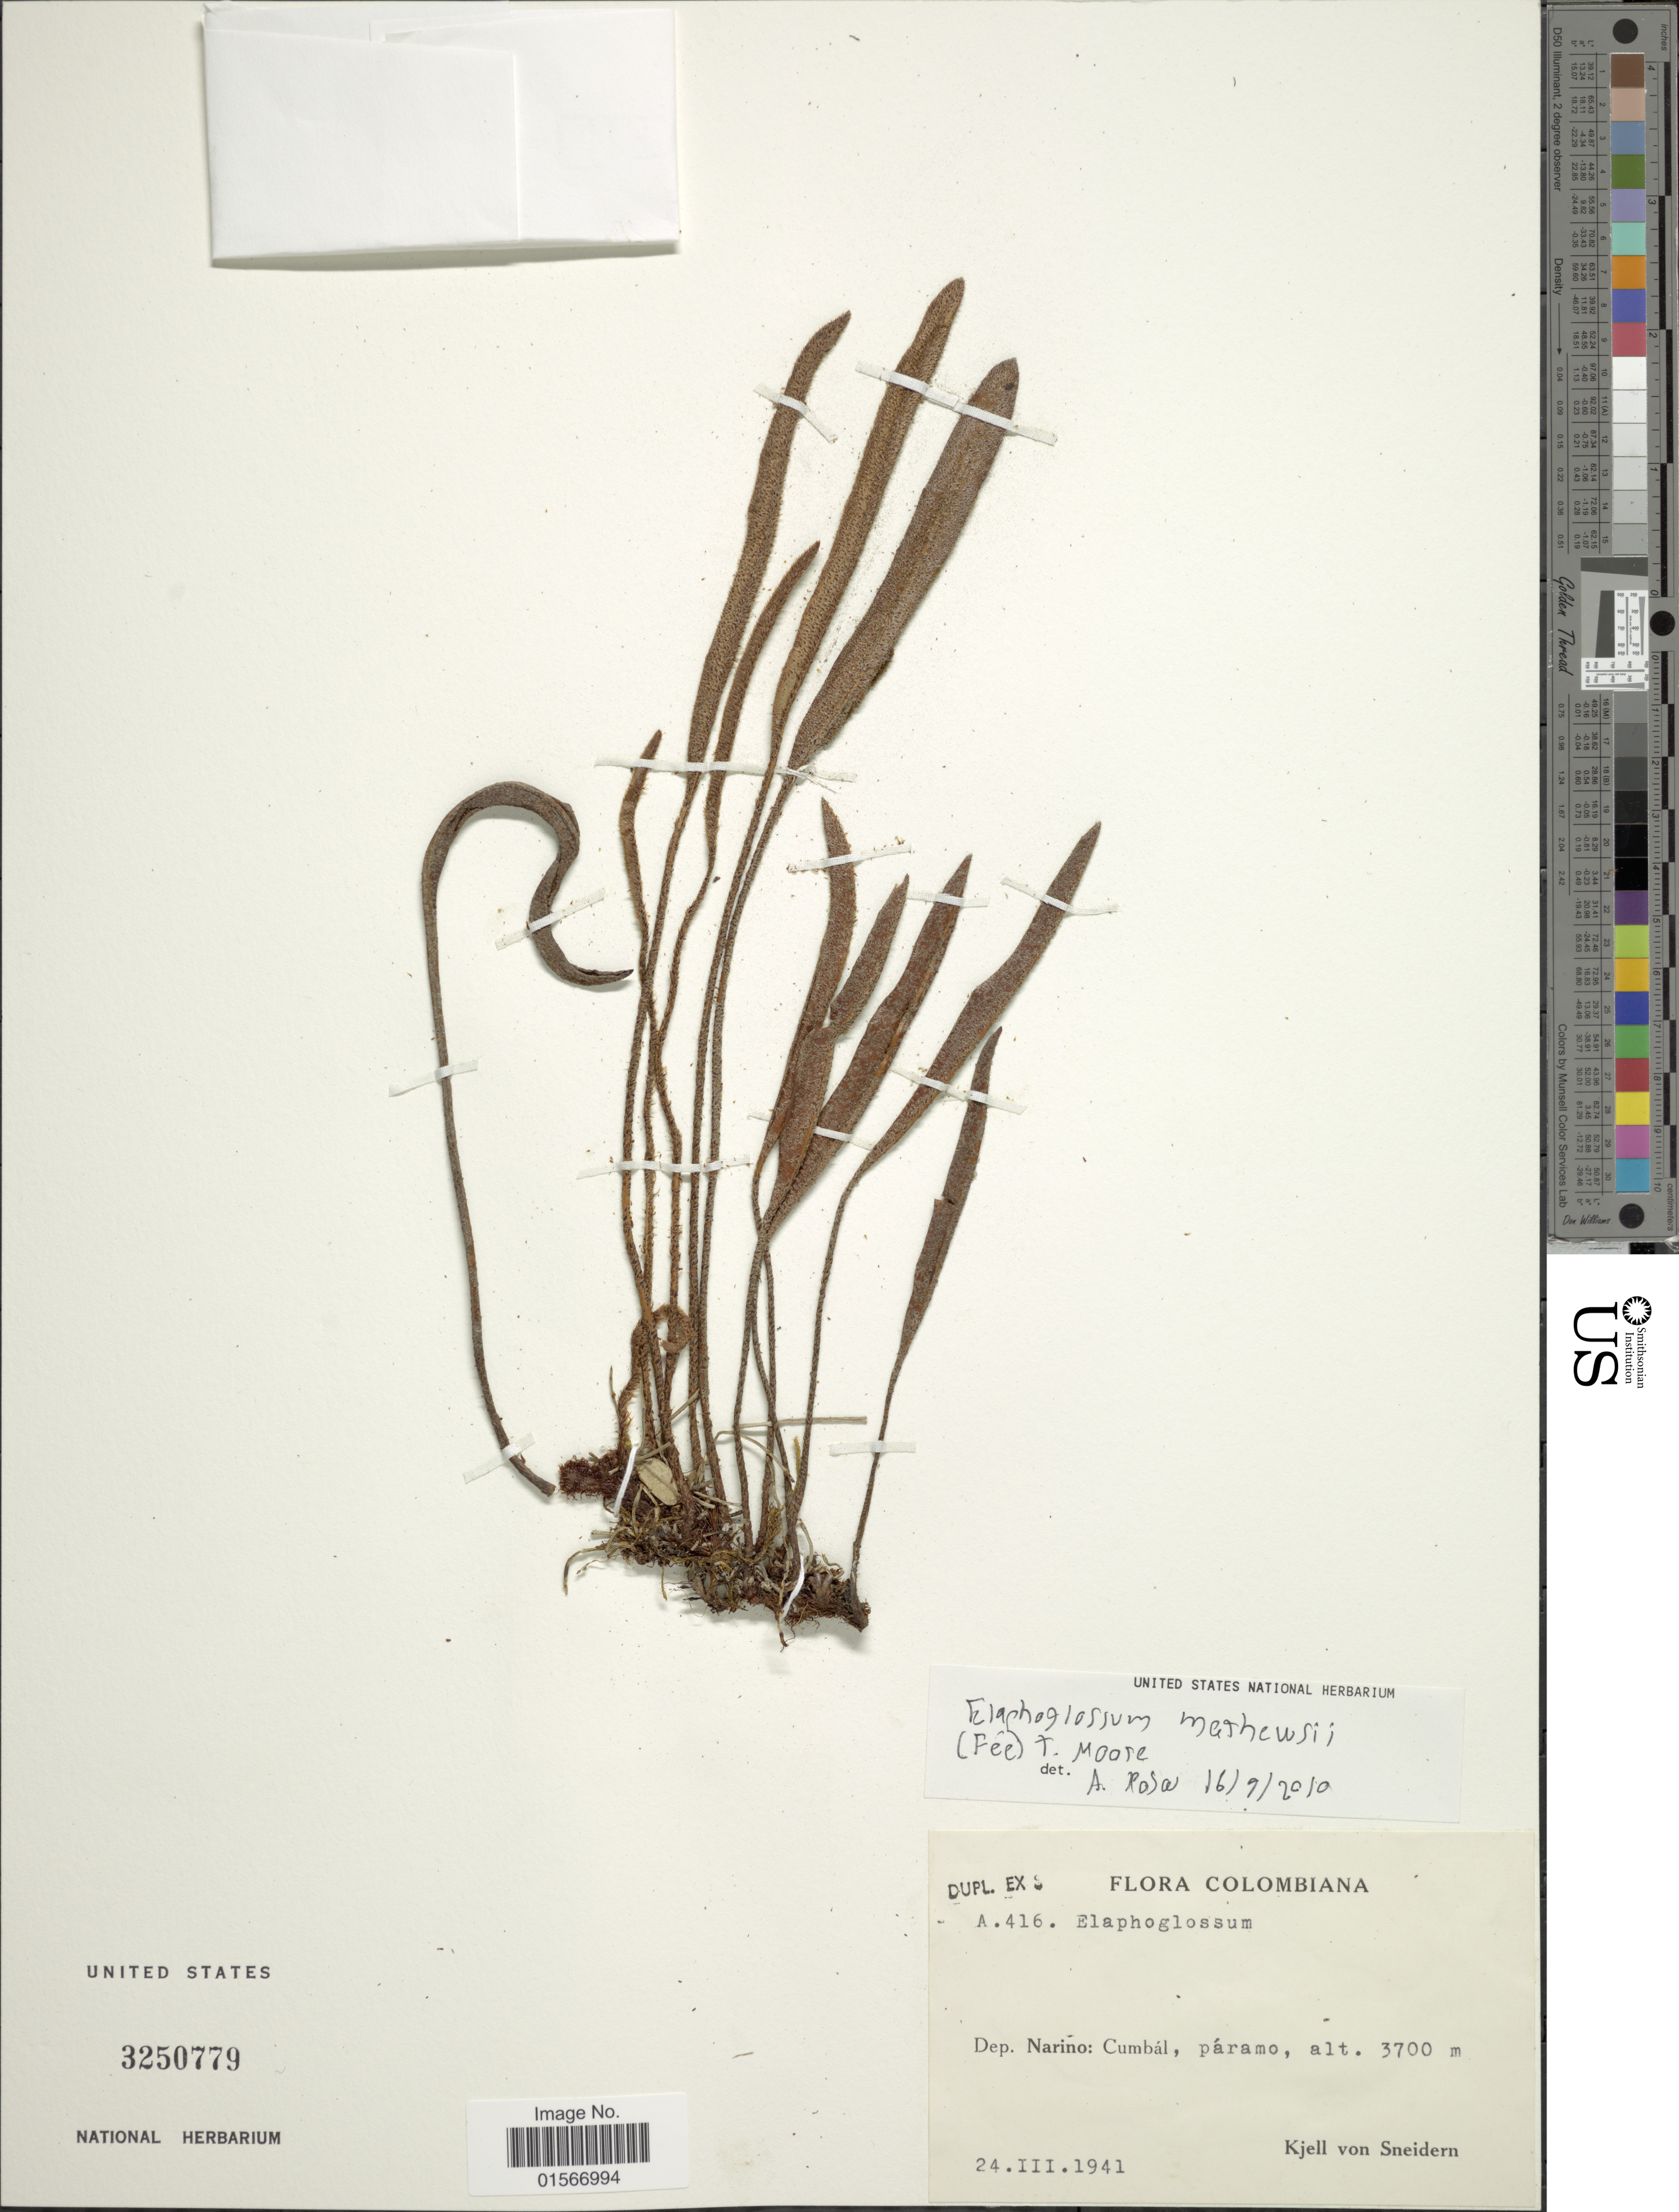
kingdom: Plantae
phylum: Tracheophyta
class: Polypodiopsida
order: Polypodiales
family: Dryopteridaceae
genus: Elaphoglossum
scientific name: Elaphoglossum mathewsii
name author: (Fée) T. Moore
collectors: K. von Sneidern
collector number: A.416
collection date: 1941-03-24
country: Colombia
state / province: Nariño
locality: Dep. Nariño; Cumbál, páramo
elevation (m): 3700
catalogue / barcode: US 3250779